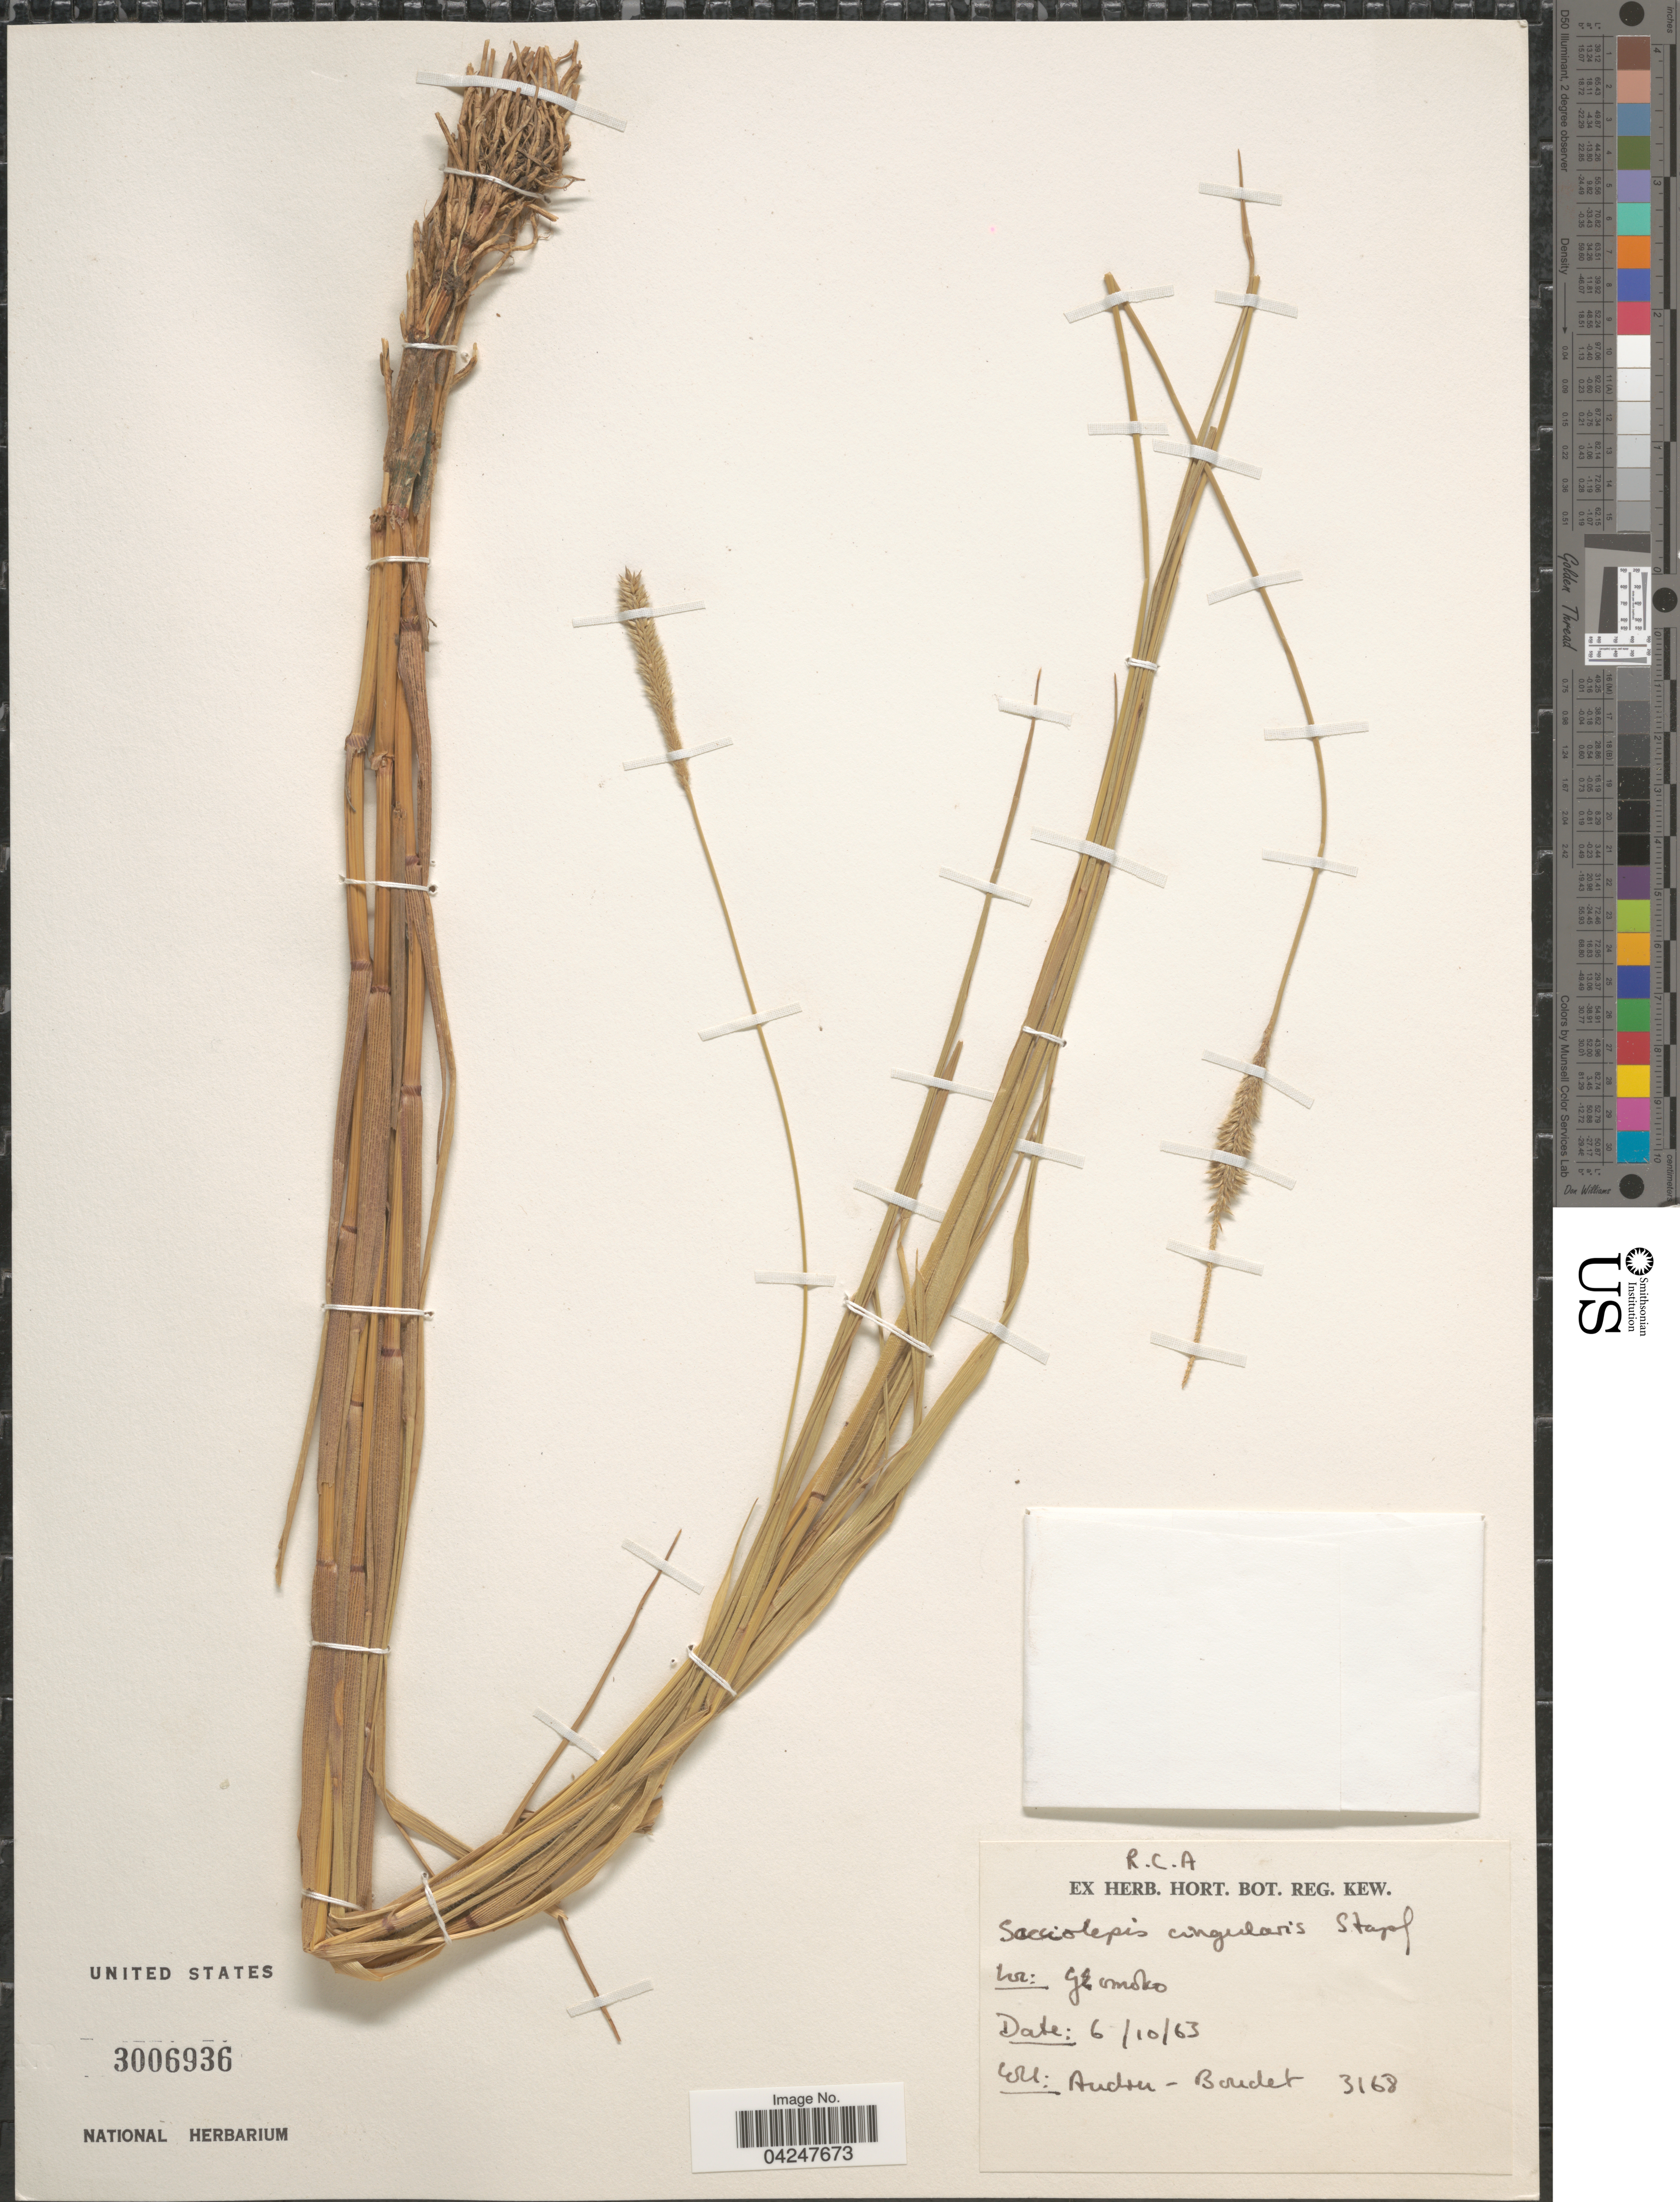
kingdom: Plantae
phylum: Tracheophyta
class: Liliopsida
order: Poales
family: Poaceae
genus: Sacciolepis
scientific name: Sacciolepis cingularis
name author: Stapf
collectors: Audou-Boudet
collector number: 3168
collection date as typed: Transcribed d/m/y: 6/10/63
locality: Geomoko.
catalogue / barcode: US 3006936